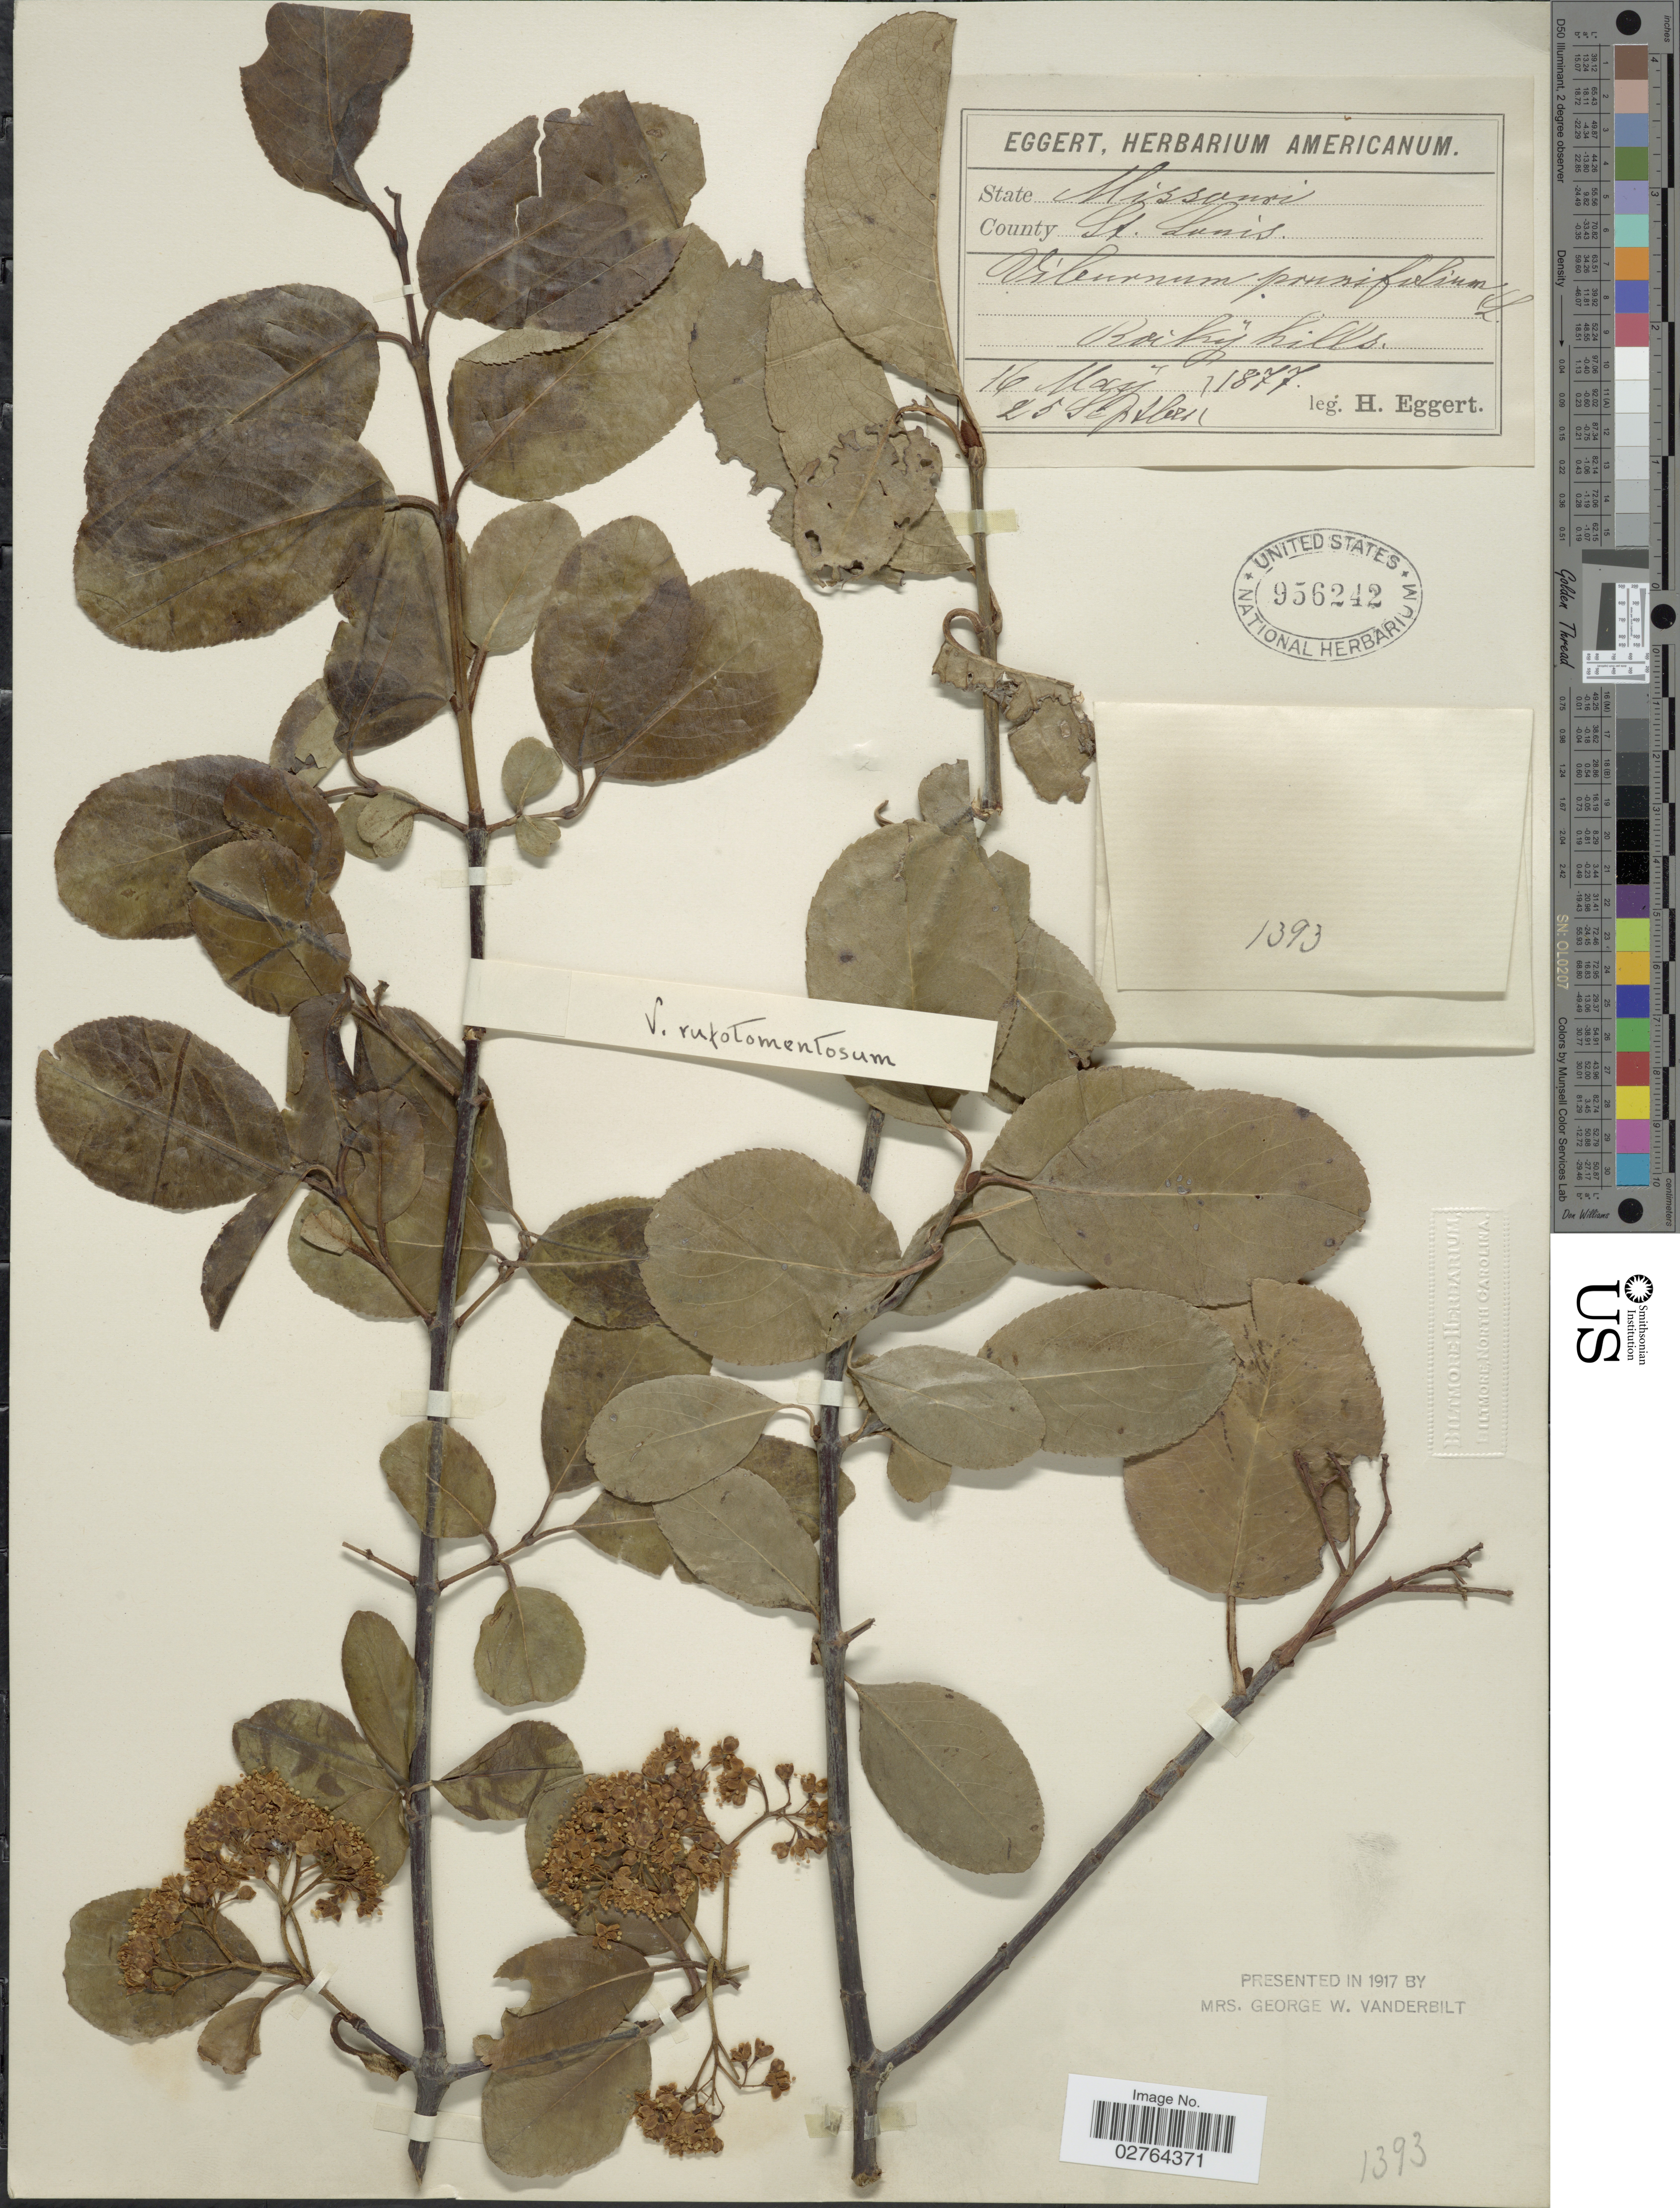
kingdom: Plantae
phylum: Tracheophyta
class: Magnoliopsida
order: Dipsacales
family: Viburnaceae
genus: Viburnum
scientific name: Viburnum rufidulum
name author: Raf.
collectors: H. Eggert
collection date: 1877-05-16/1877-09-25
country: United States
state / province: Missouri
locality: County St. Louis.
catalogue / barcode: US 956242